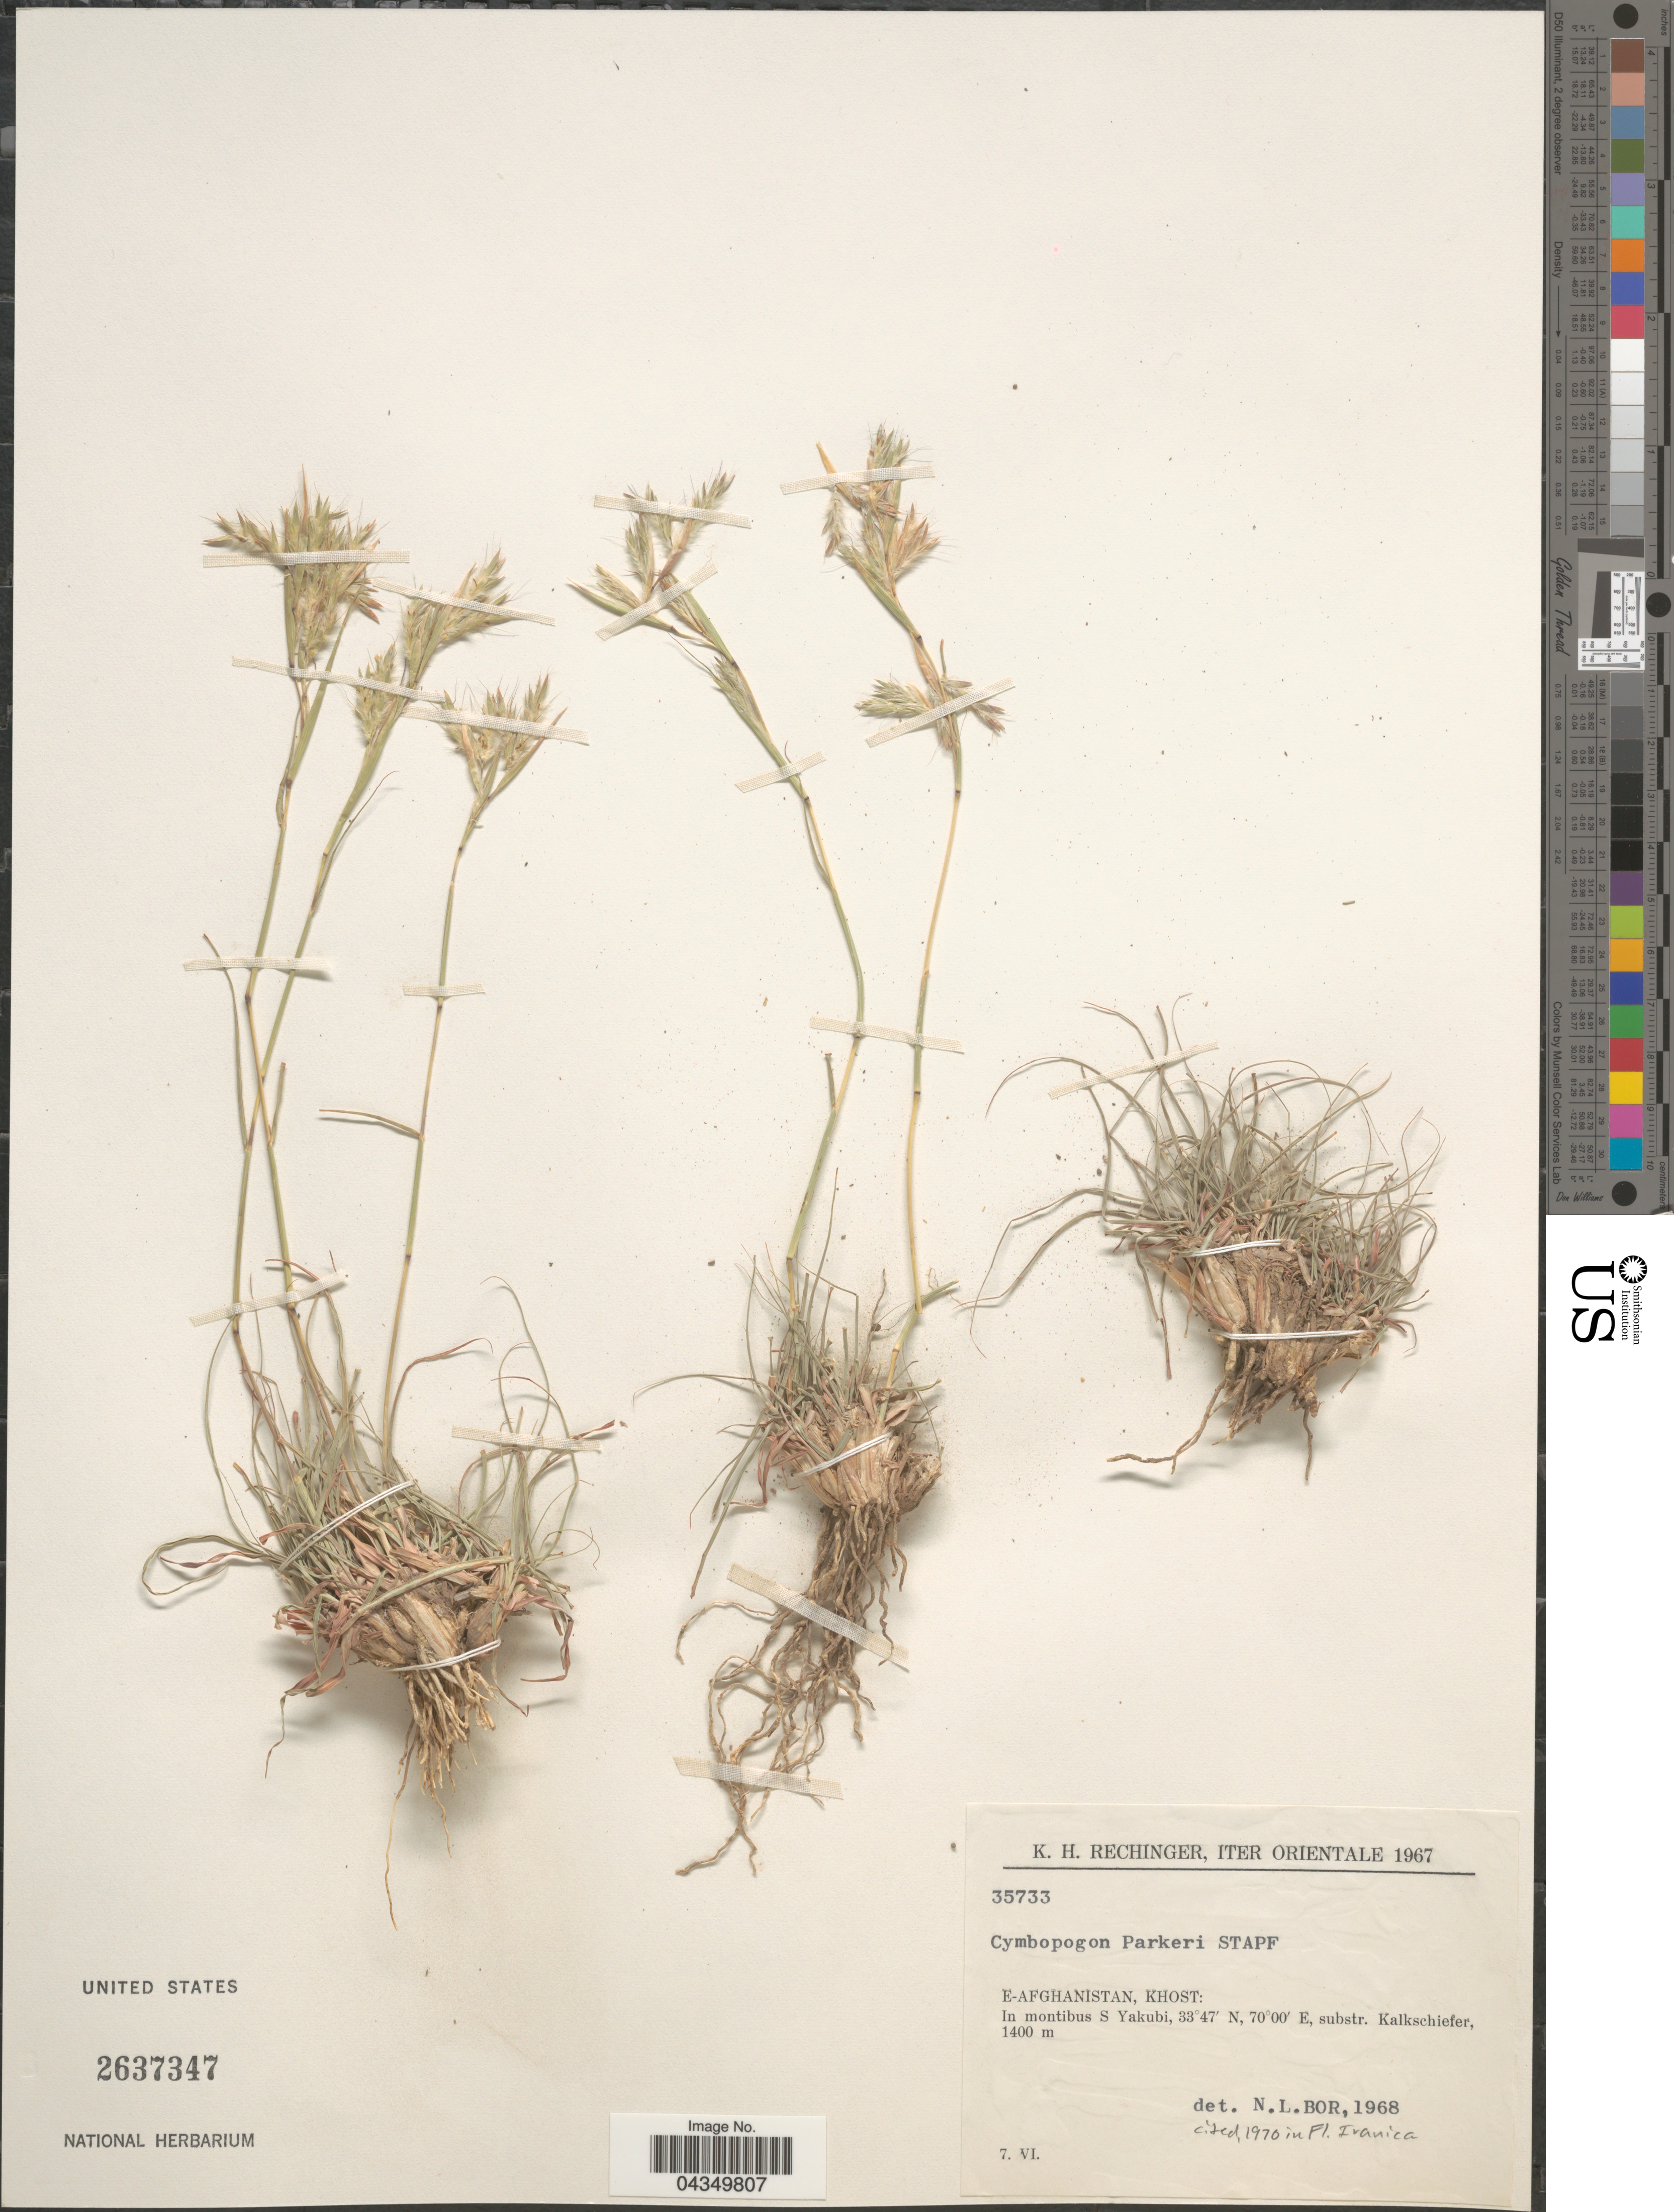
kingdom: Plantae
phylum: Tracheophyta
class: Liliopsida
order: Poales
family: Poaceae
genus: Cymbopogon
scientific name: Cymbopogon commutatus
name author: (Steud.) Stapf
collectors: K. H. Rechinger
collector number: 35733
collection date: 1967-06-07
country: Afghanistan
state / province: Khost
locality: Iter Orientale 1967. E-Afghanistan: In montibus S Yakubi.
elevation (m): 1400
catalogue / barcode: US 2637347